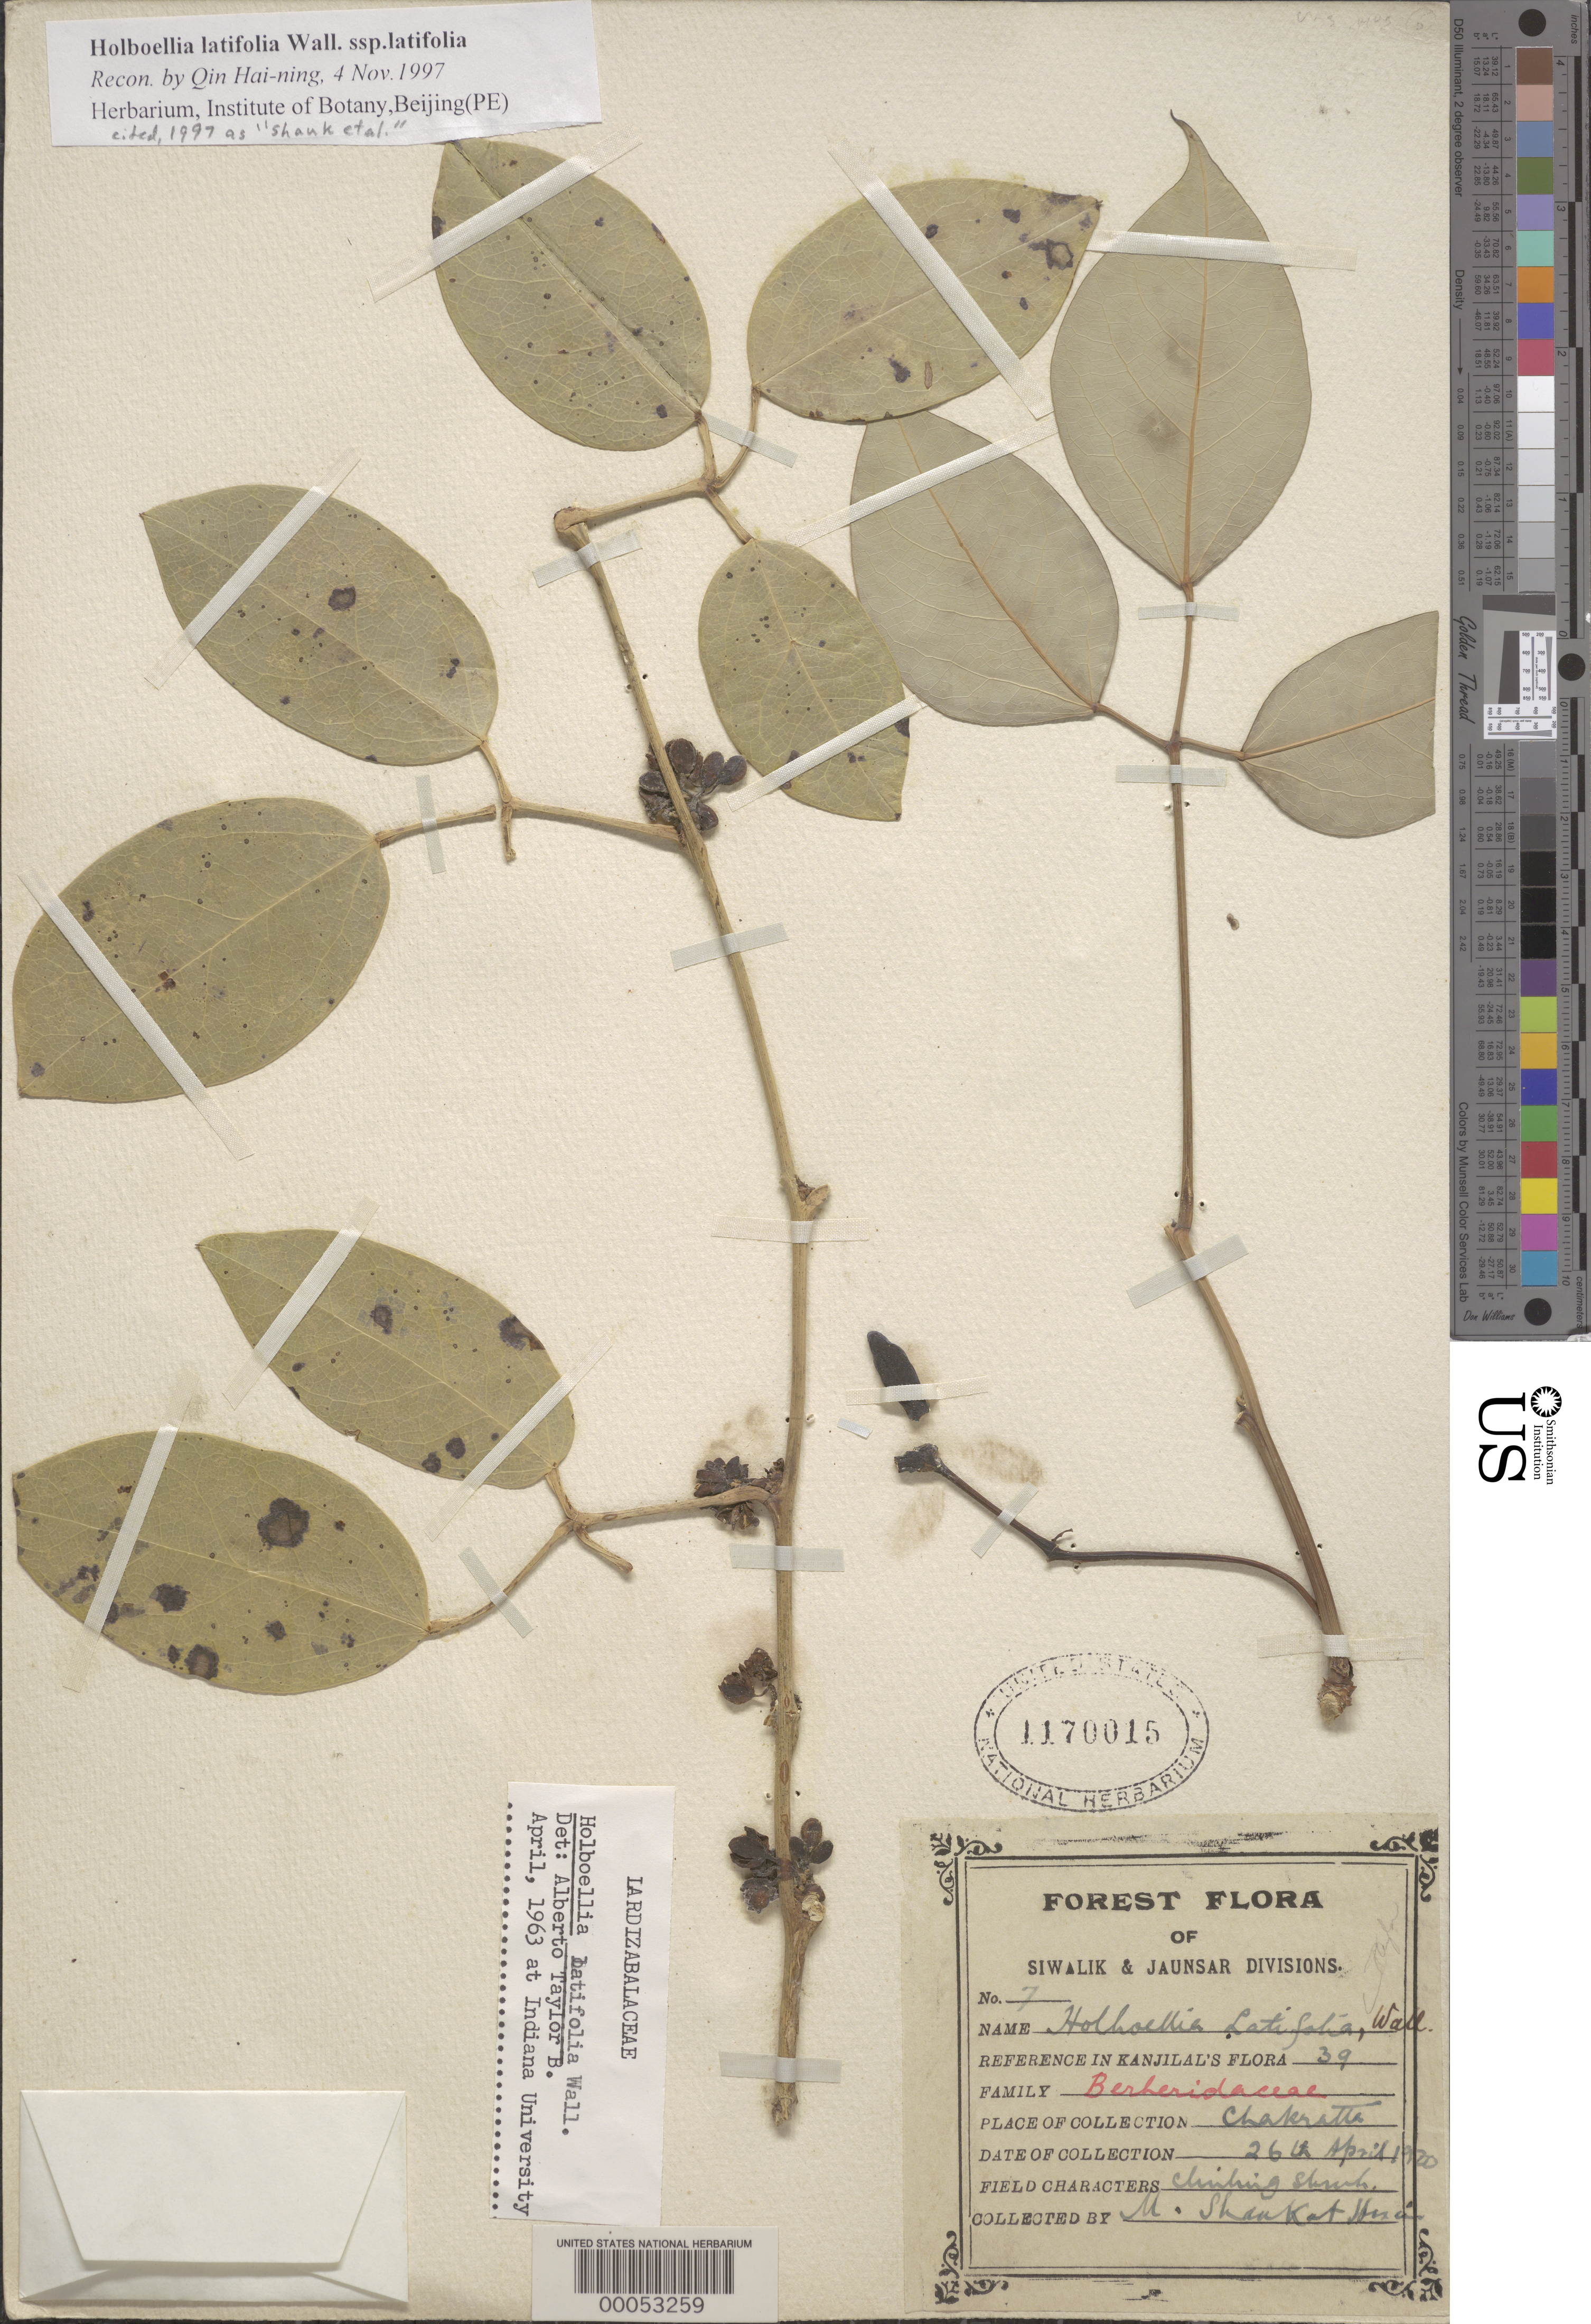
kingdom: Plantae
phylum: Tracheophyta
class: Magnoliopsida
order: Ranunculales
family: Lardizabalaceae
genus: Stauntonia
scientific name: Stauntonia latifolia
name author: (Wall.) R. Br. & Wall.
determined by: Strong, Mark T., (BOT), Smithsonian Institution - National Museum of Natural History (UNITED STATES)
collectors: M. Shank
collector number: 7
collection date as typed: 26 Apr 1920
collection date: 1920-04-26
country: Pakistan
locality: Chakratta. [country could be india.]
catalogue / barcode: US 1170015